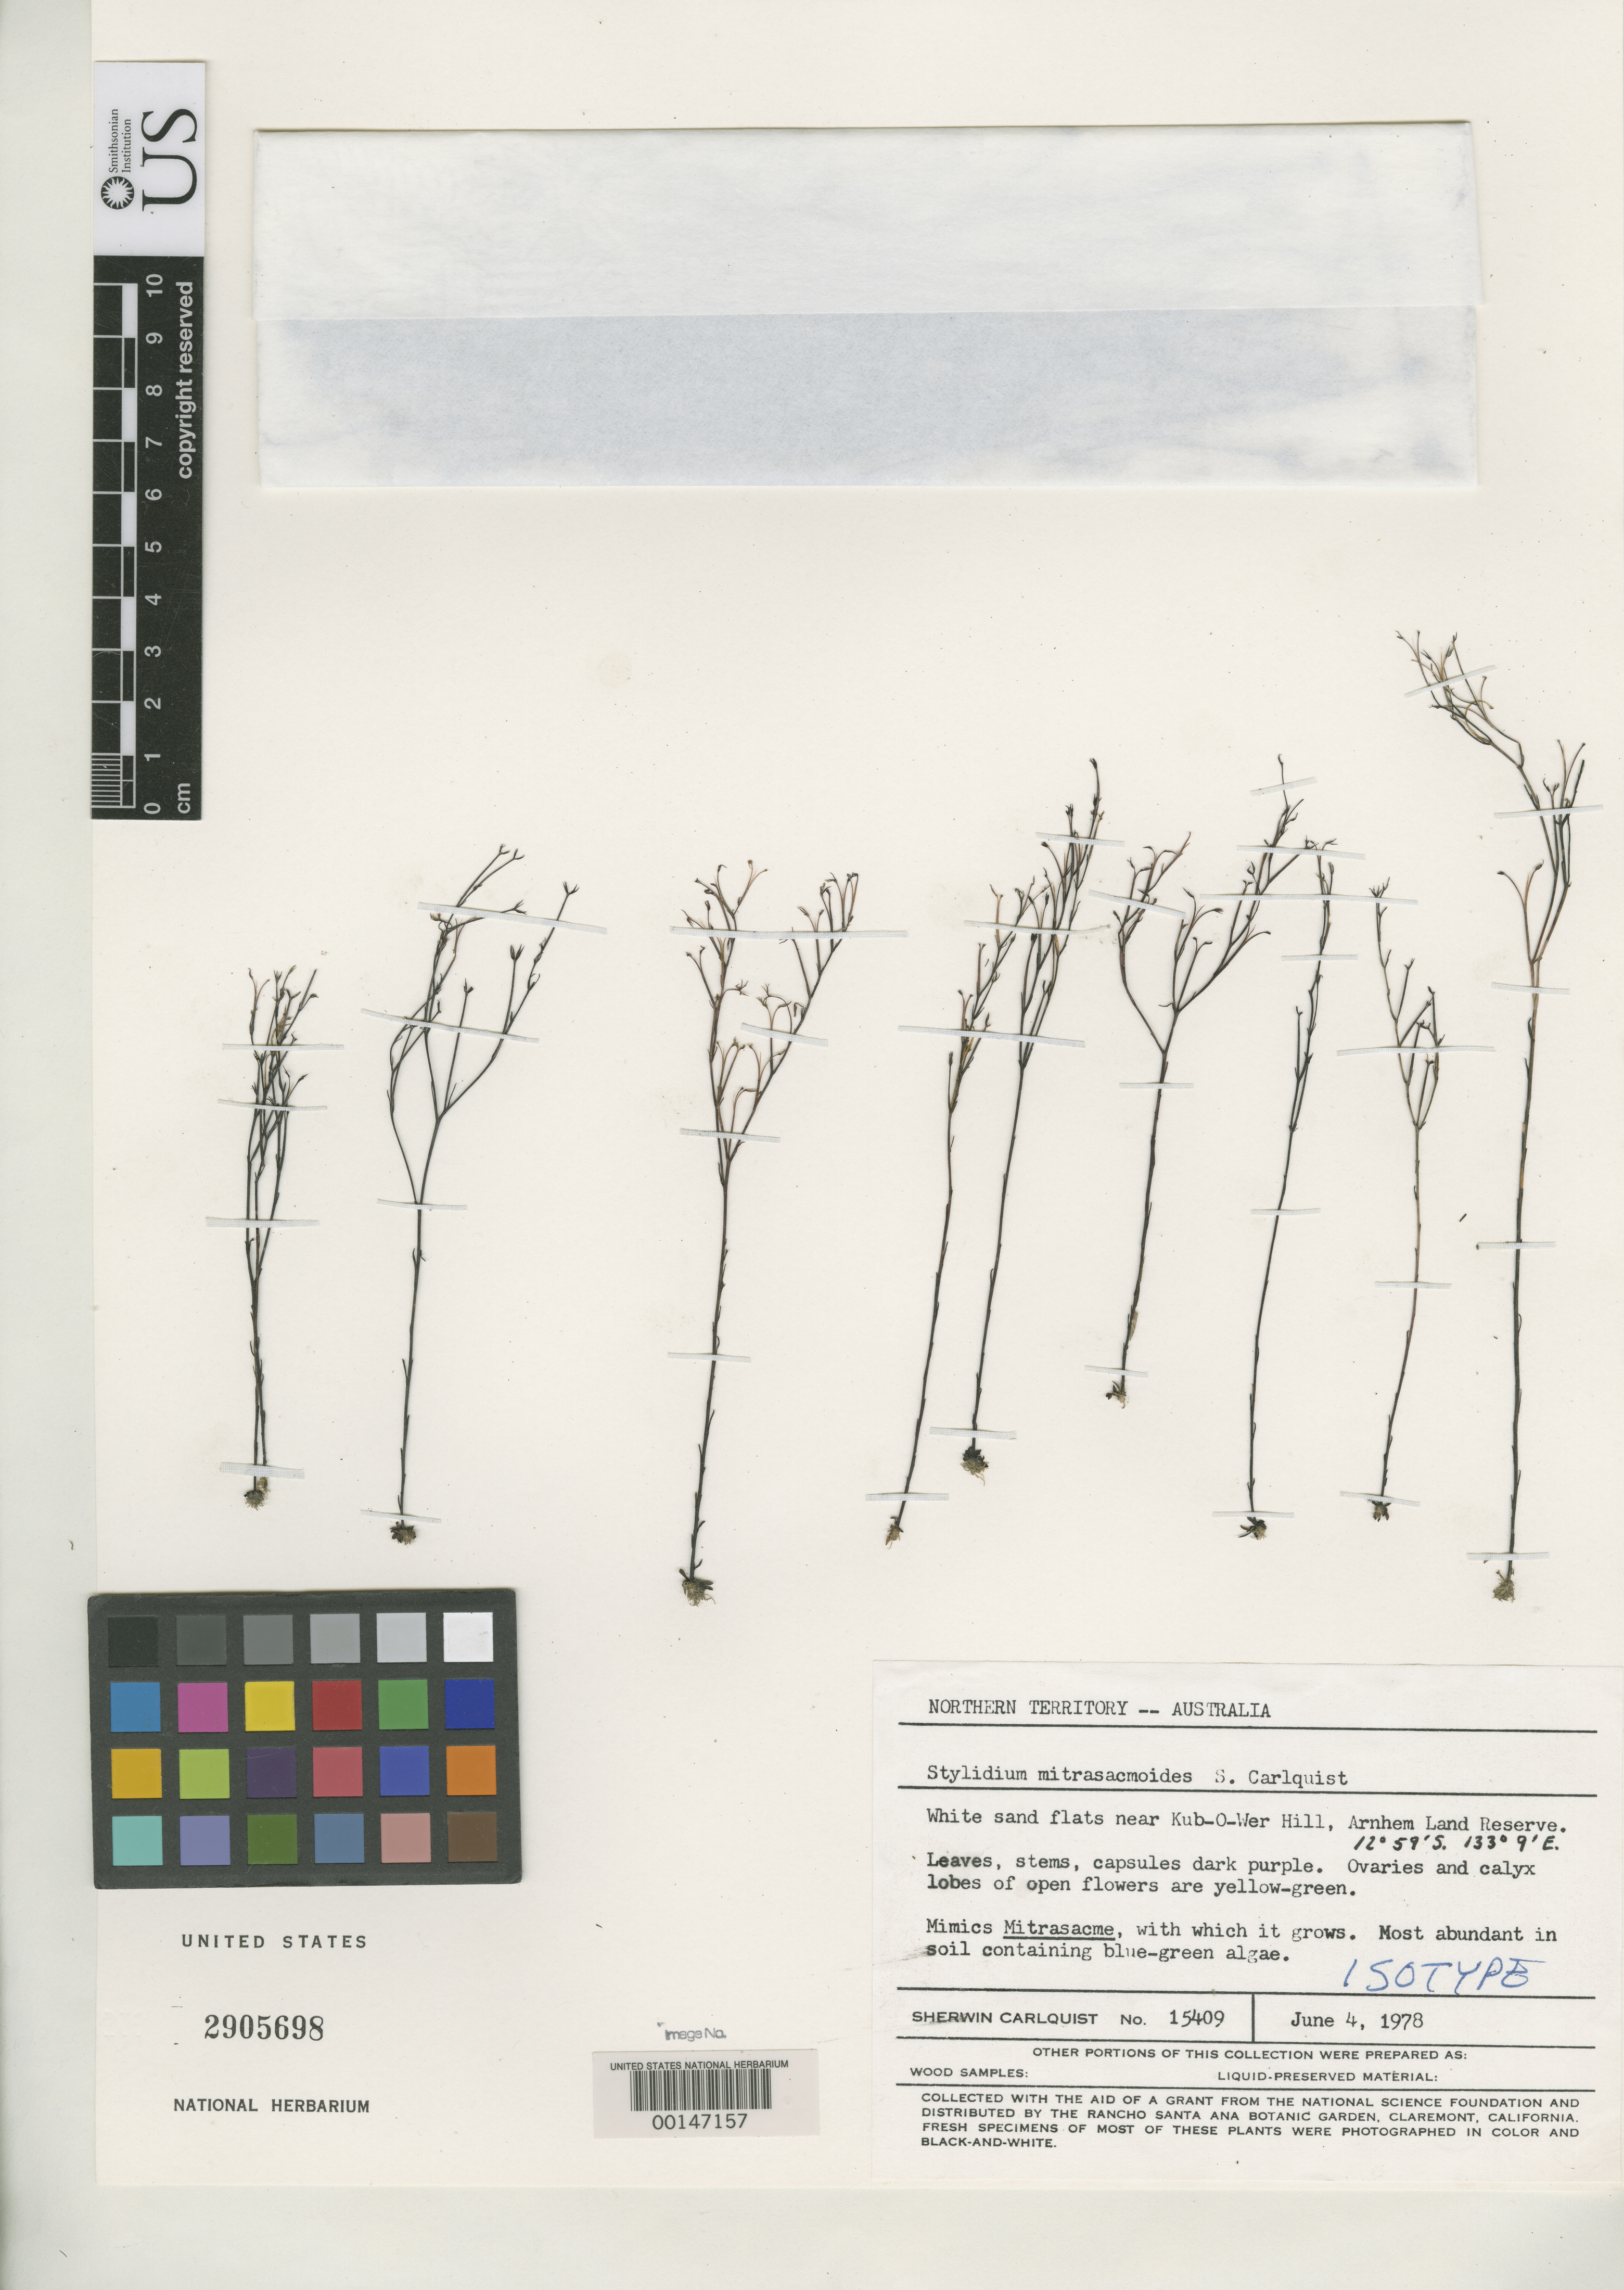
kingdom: Plantae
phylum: Tracheophyta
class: Magnoliopsida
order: Asterales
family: Stylidiaceae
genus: Stylidium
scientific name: Stylidium mitrasacmoides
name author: Carlquist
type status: Isotype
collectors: S. Carlquist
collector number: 15409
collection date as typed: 04 Jun 1978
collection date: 1978-06-04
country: Australia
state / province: Northern Territory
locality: Arnhem Land Reserve, Whitesand Flats near Kub-o-wer Hill.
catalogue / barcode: US 2905698